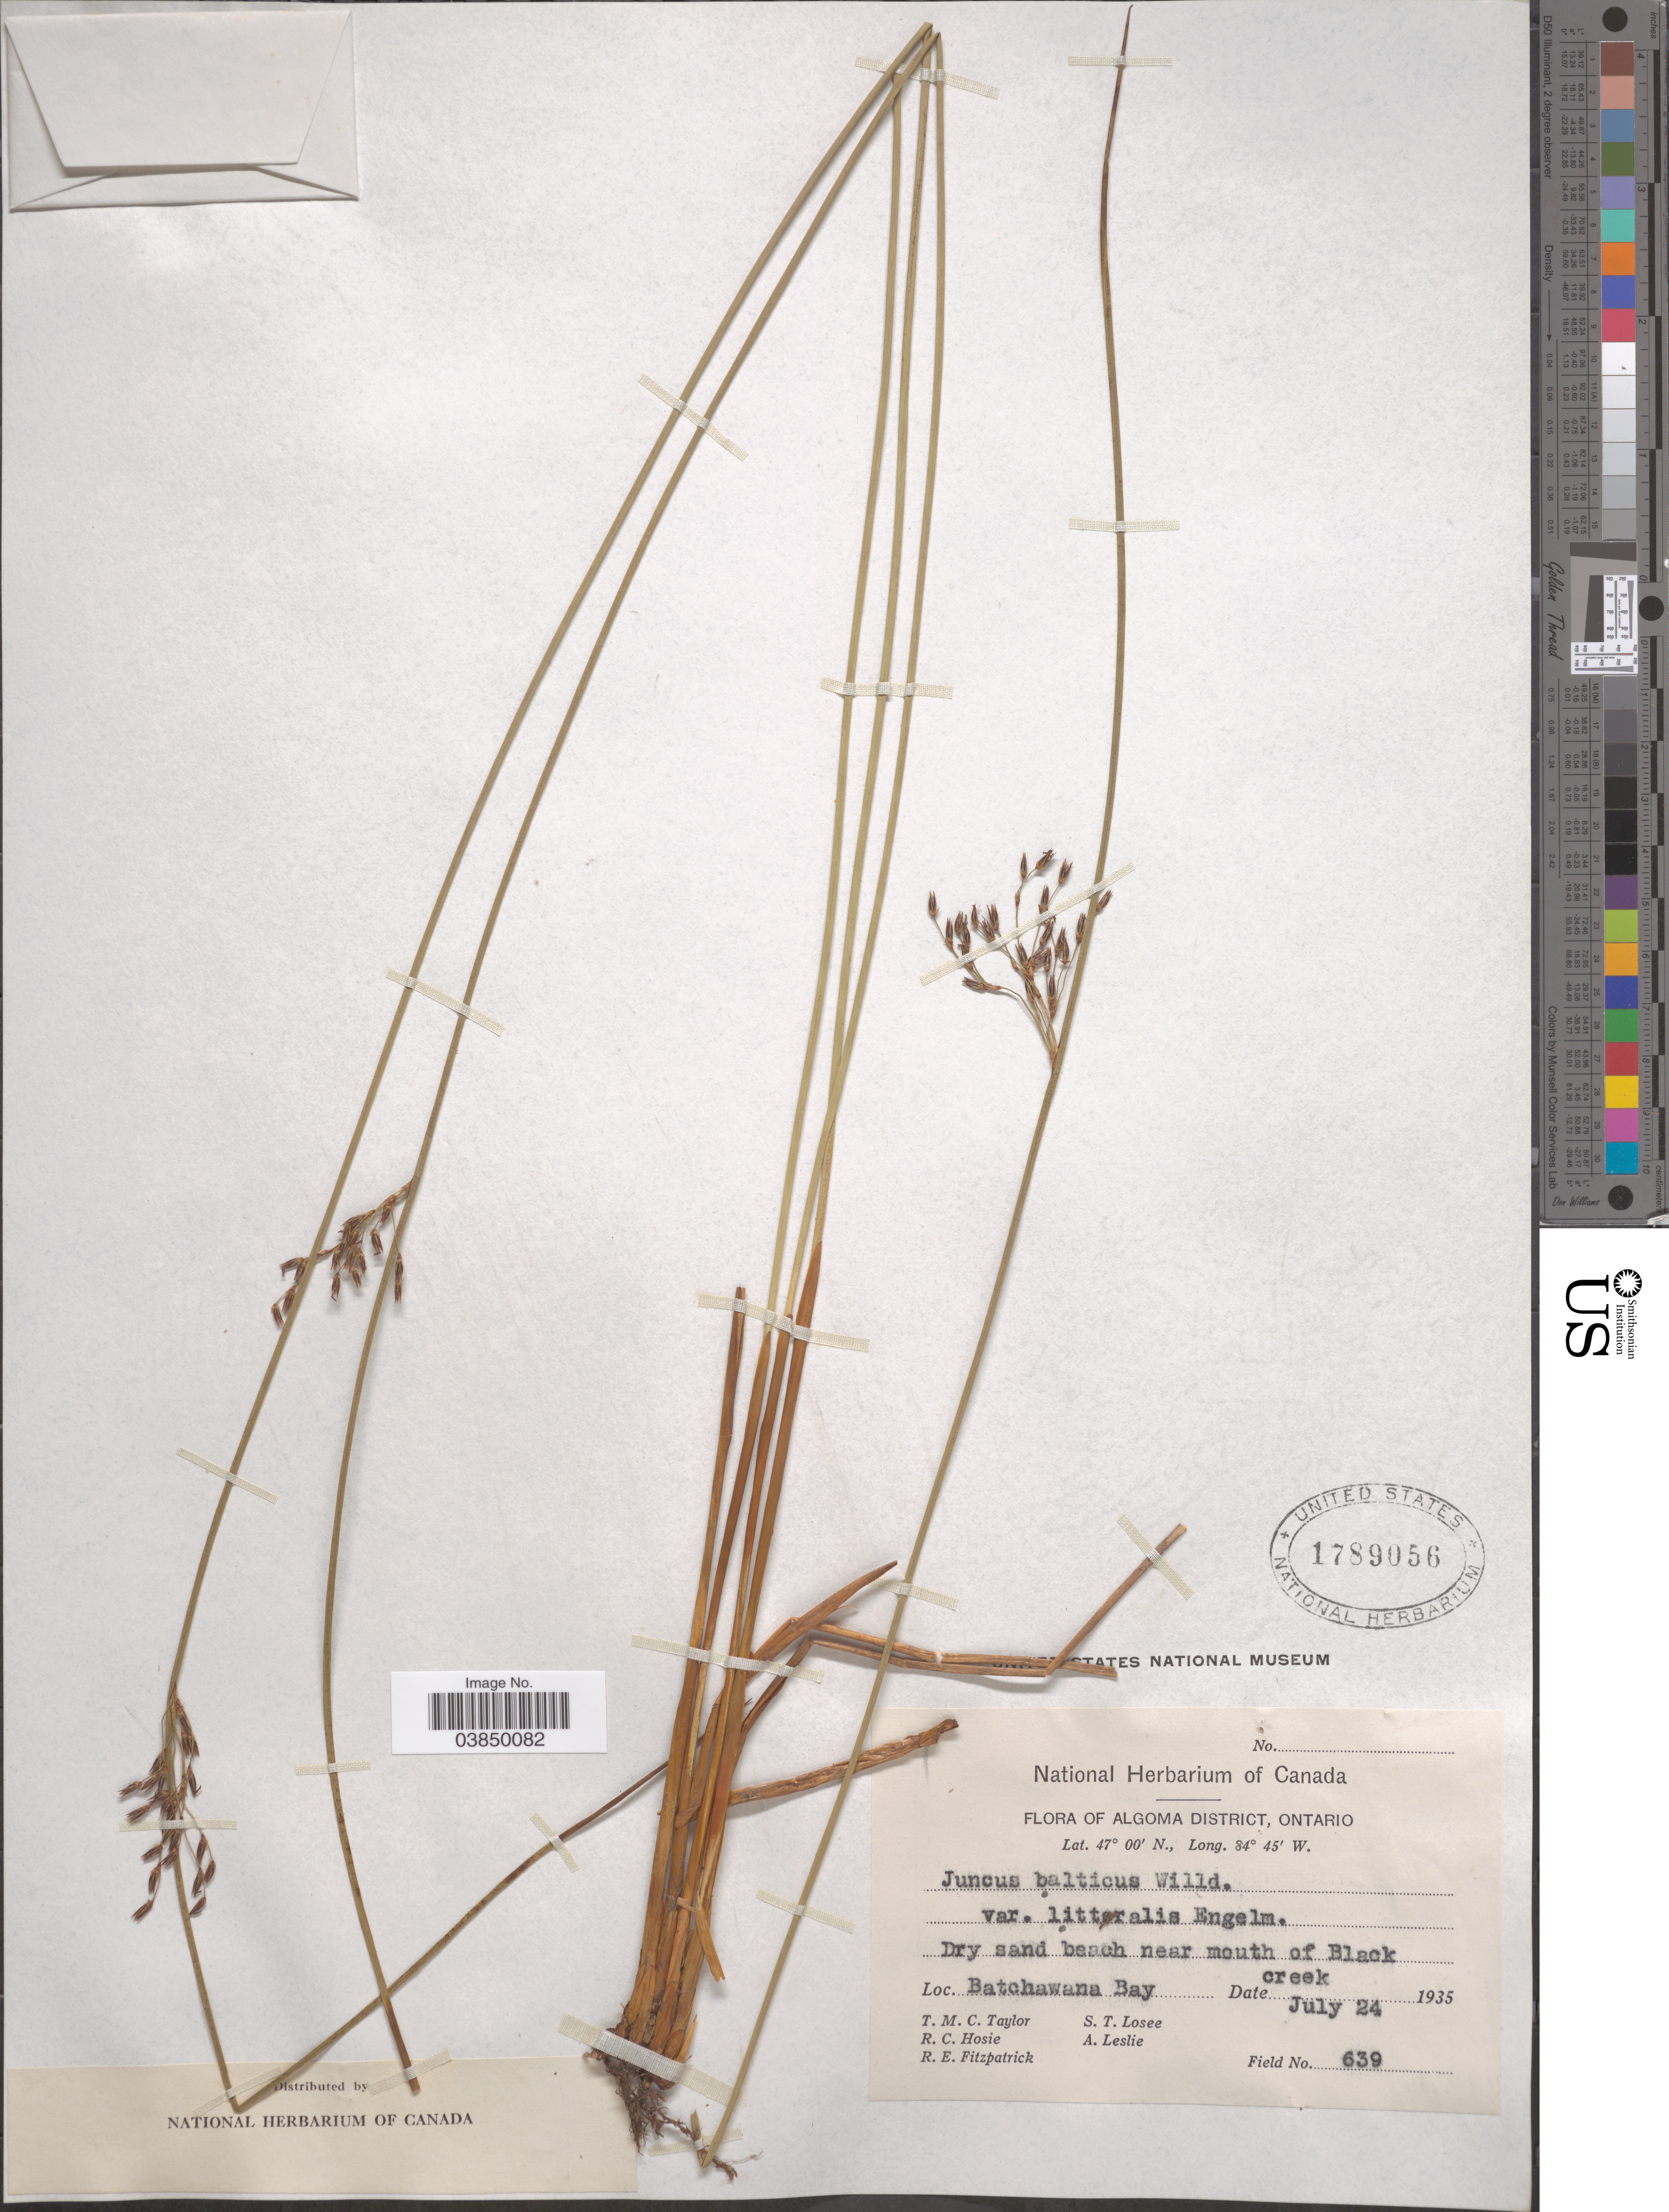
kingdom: Plantae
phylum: Tracheophyta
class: Liliopsida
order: Poales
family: Juncaceae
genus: Juncus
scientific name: Juncus balticus var. littoralis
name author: Engelm.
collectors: T. M. C. Taylor, R. Hosie, R. Fitzpatrick, S. Losee & A. Leslie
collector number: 639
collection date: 1935-07-24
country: Canada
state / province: Ontario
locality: Algoma District. Dry sand beach near mouth of Black creek. Batchawana Bay.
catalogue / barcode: US 1789056